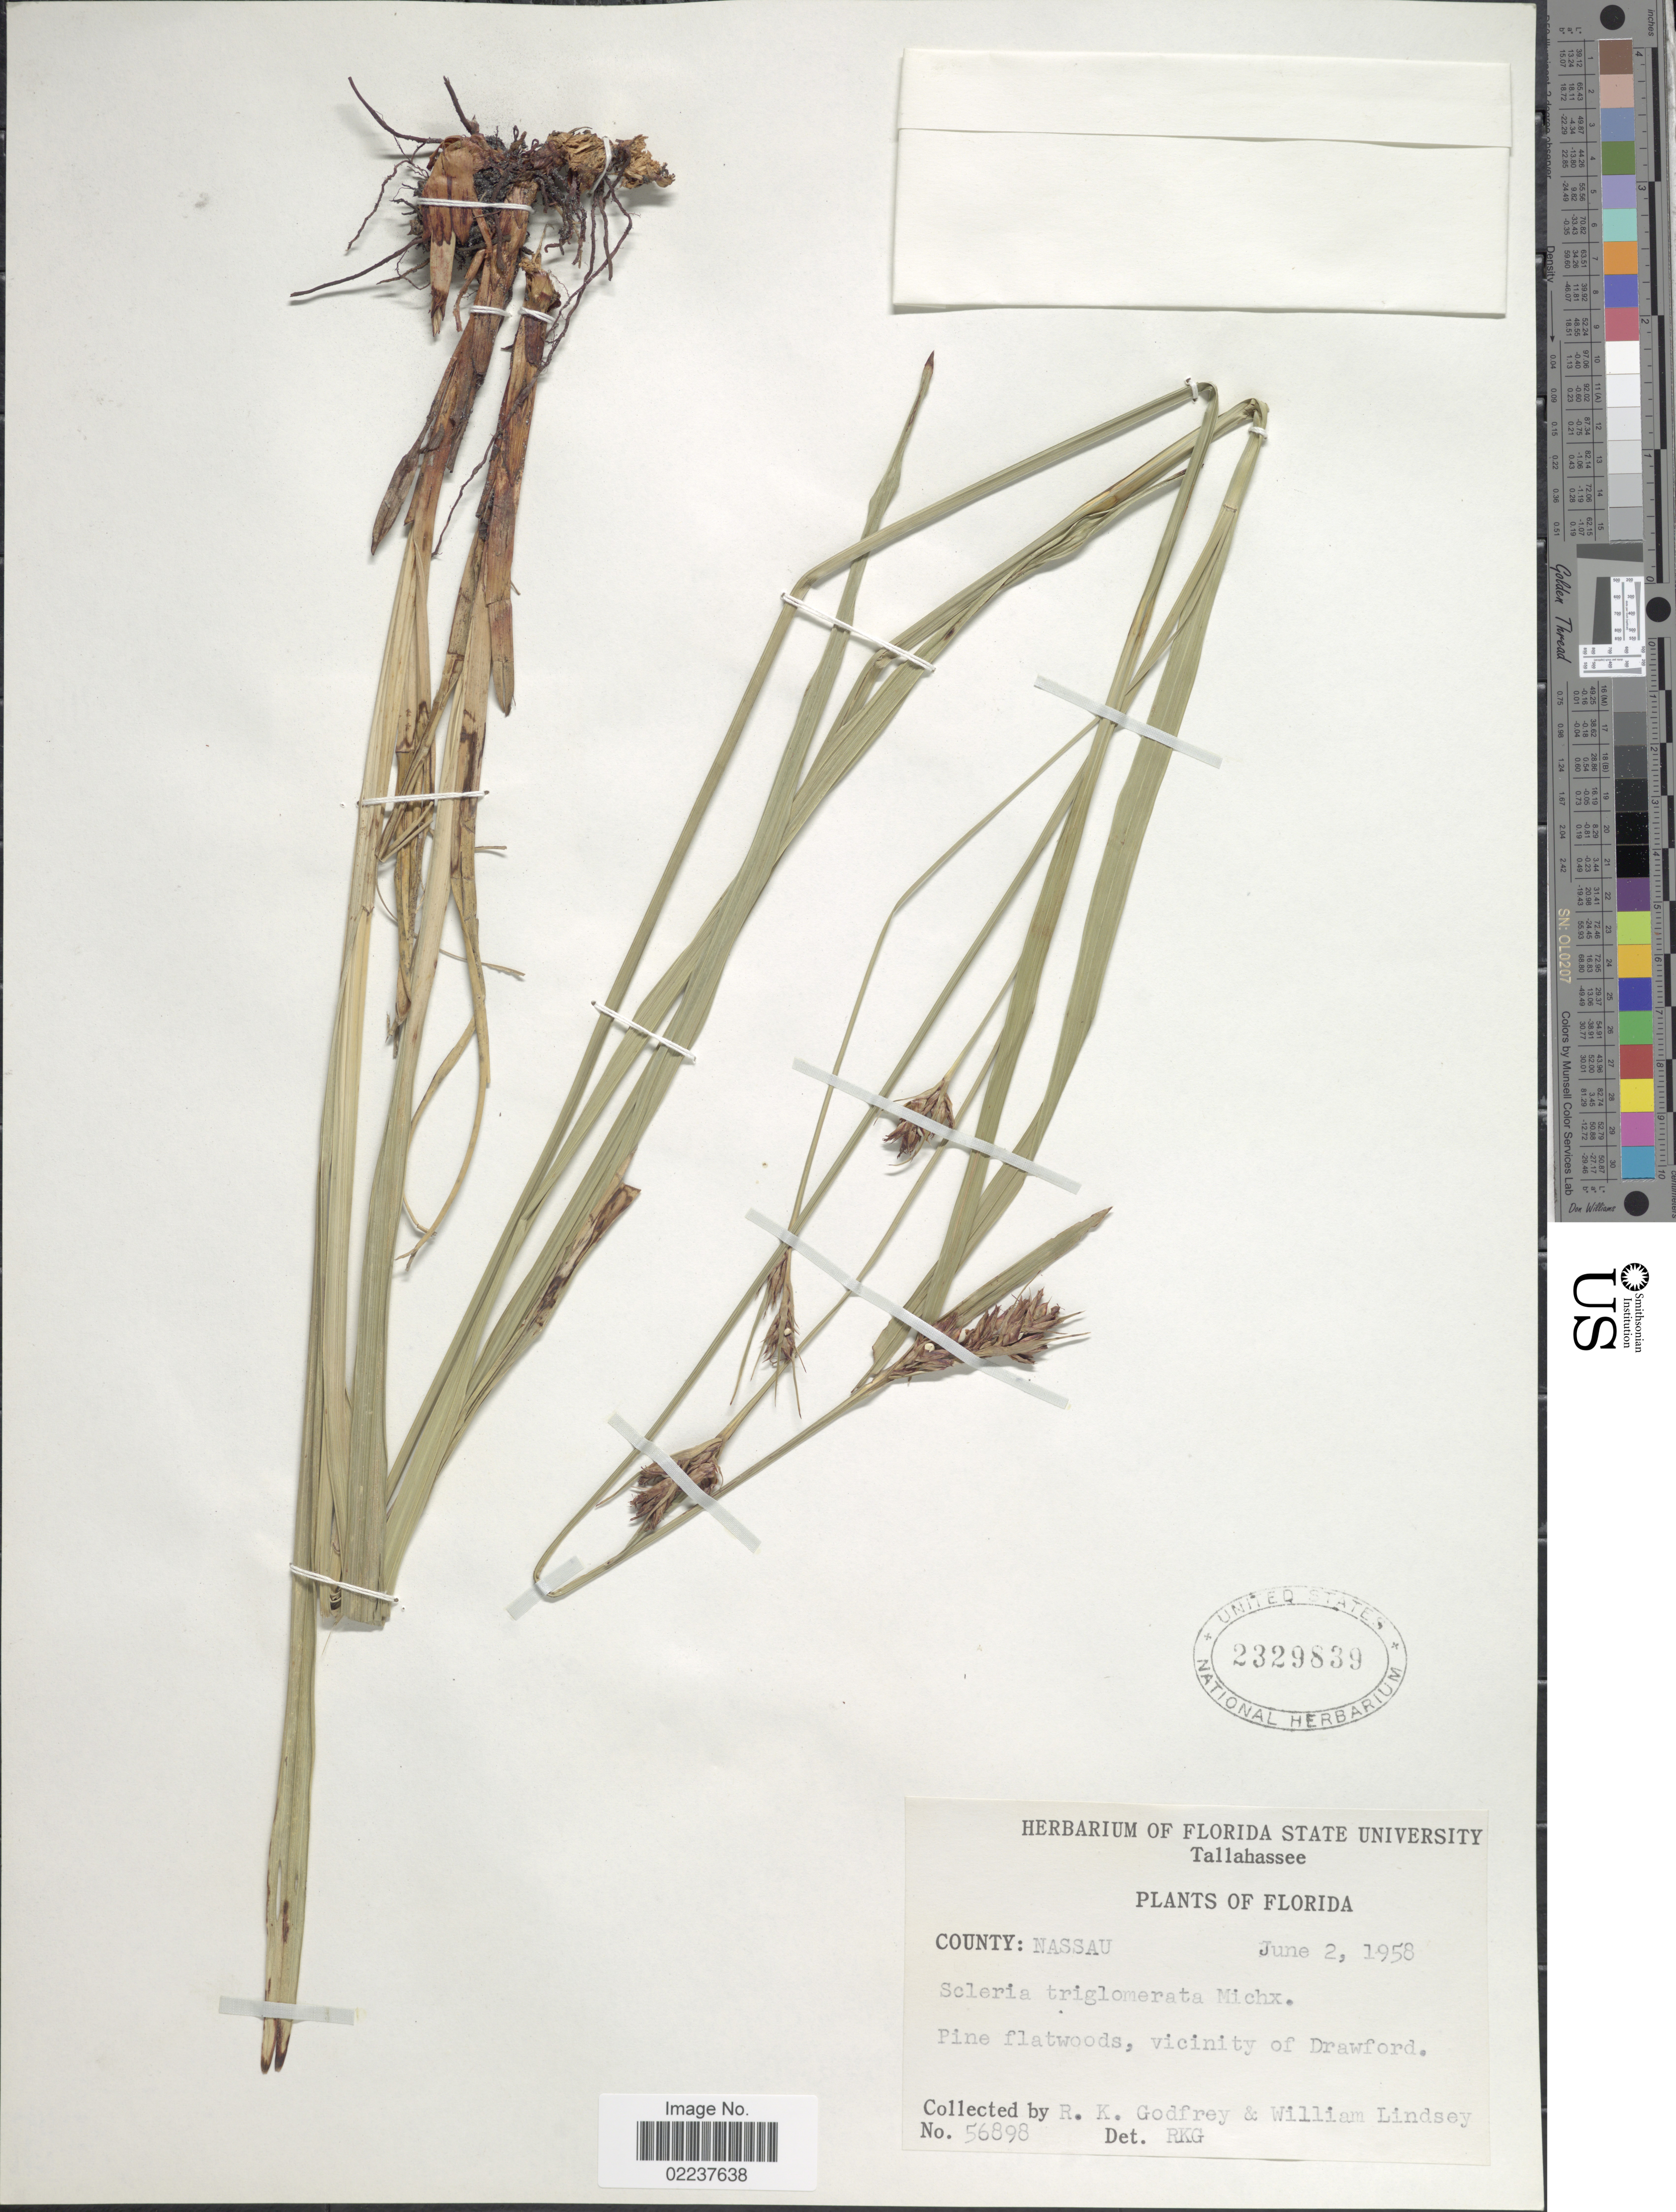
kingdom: Plantae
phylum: Tracheophyta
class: Liliopsida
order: Poales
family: Cyperaceae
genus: Scleria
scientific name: Scleria triglomerata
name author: Michx.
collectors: R. K. Godfrey & W. Lindsey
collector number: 56898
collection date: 1958-06-02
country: United States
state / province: Florida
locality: County: Nassau, vicinity of Drawford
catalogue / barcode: US 2329839